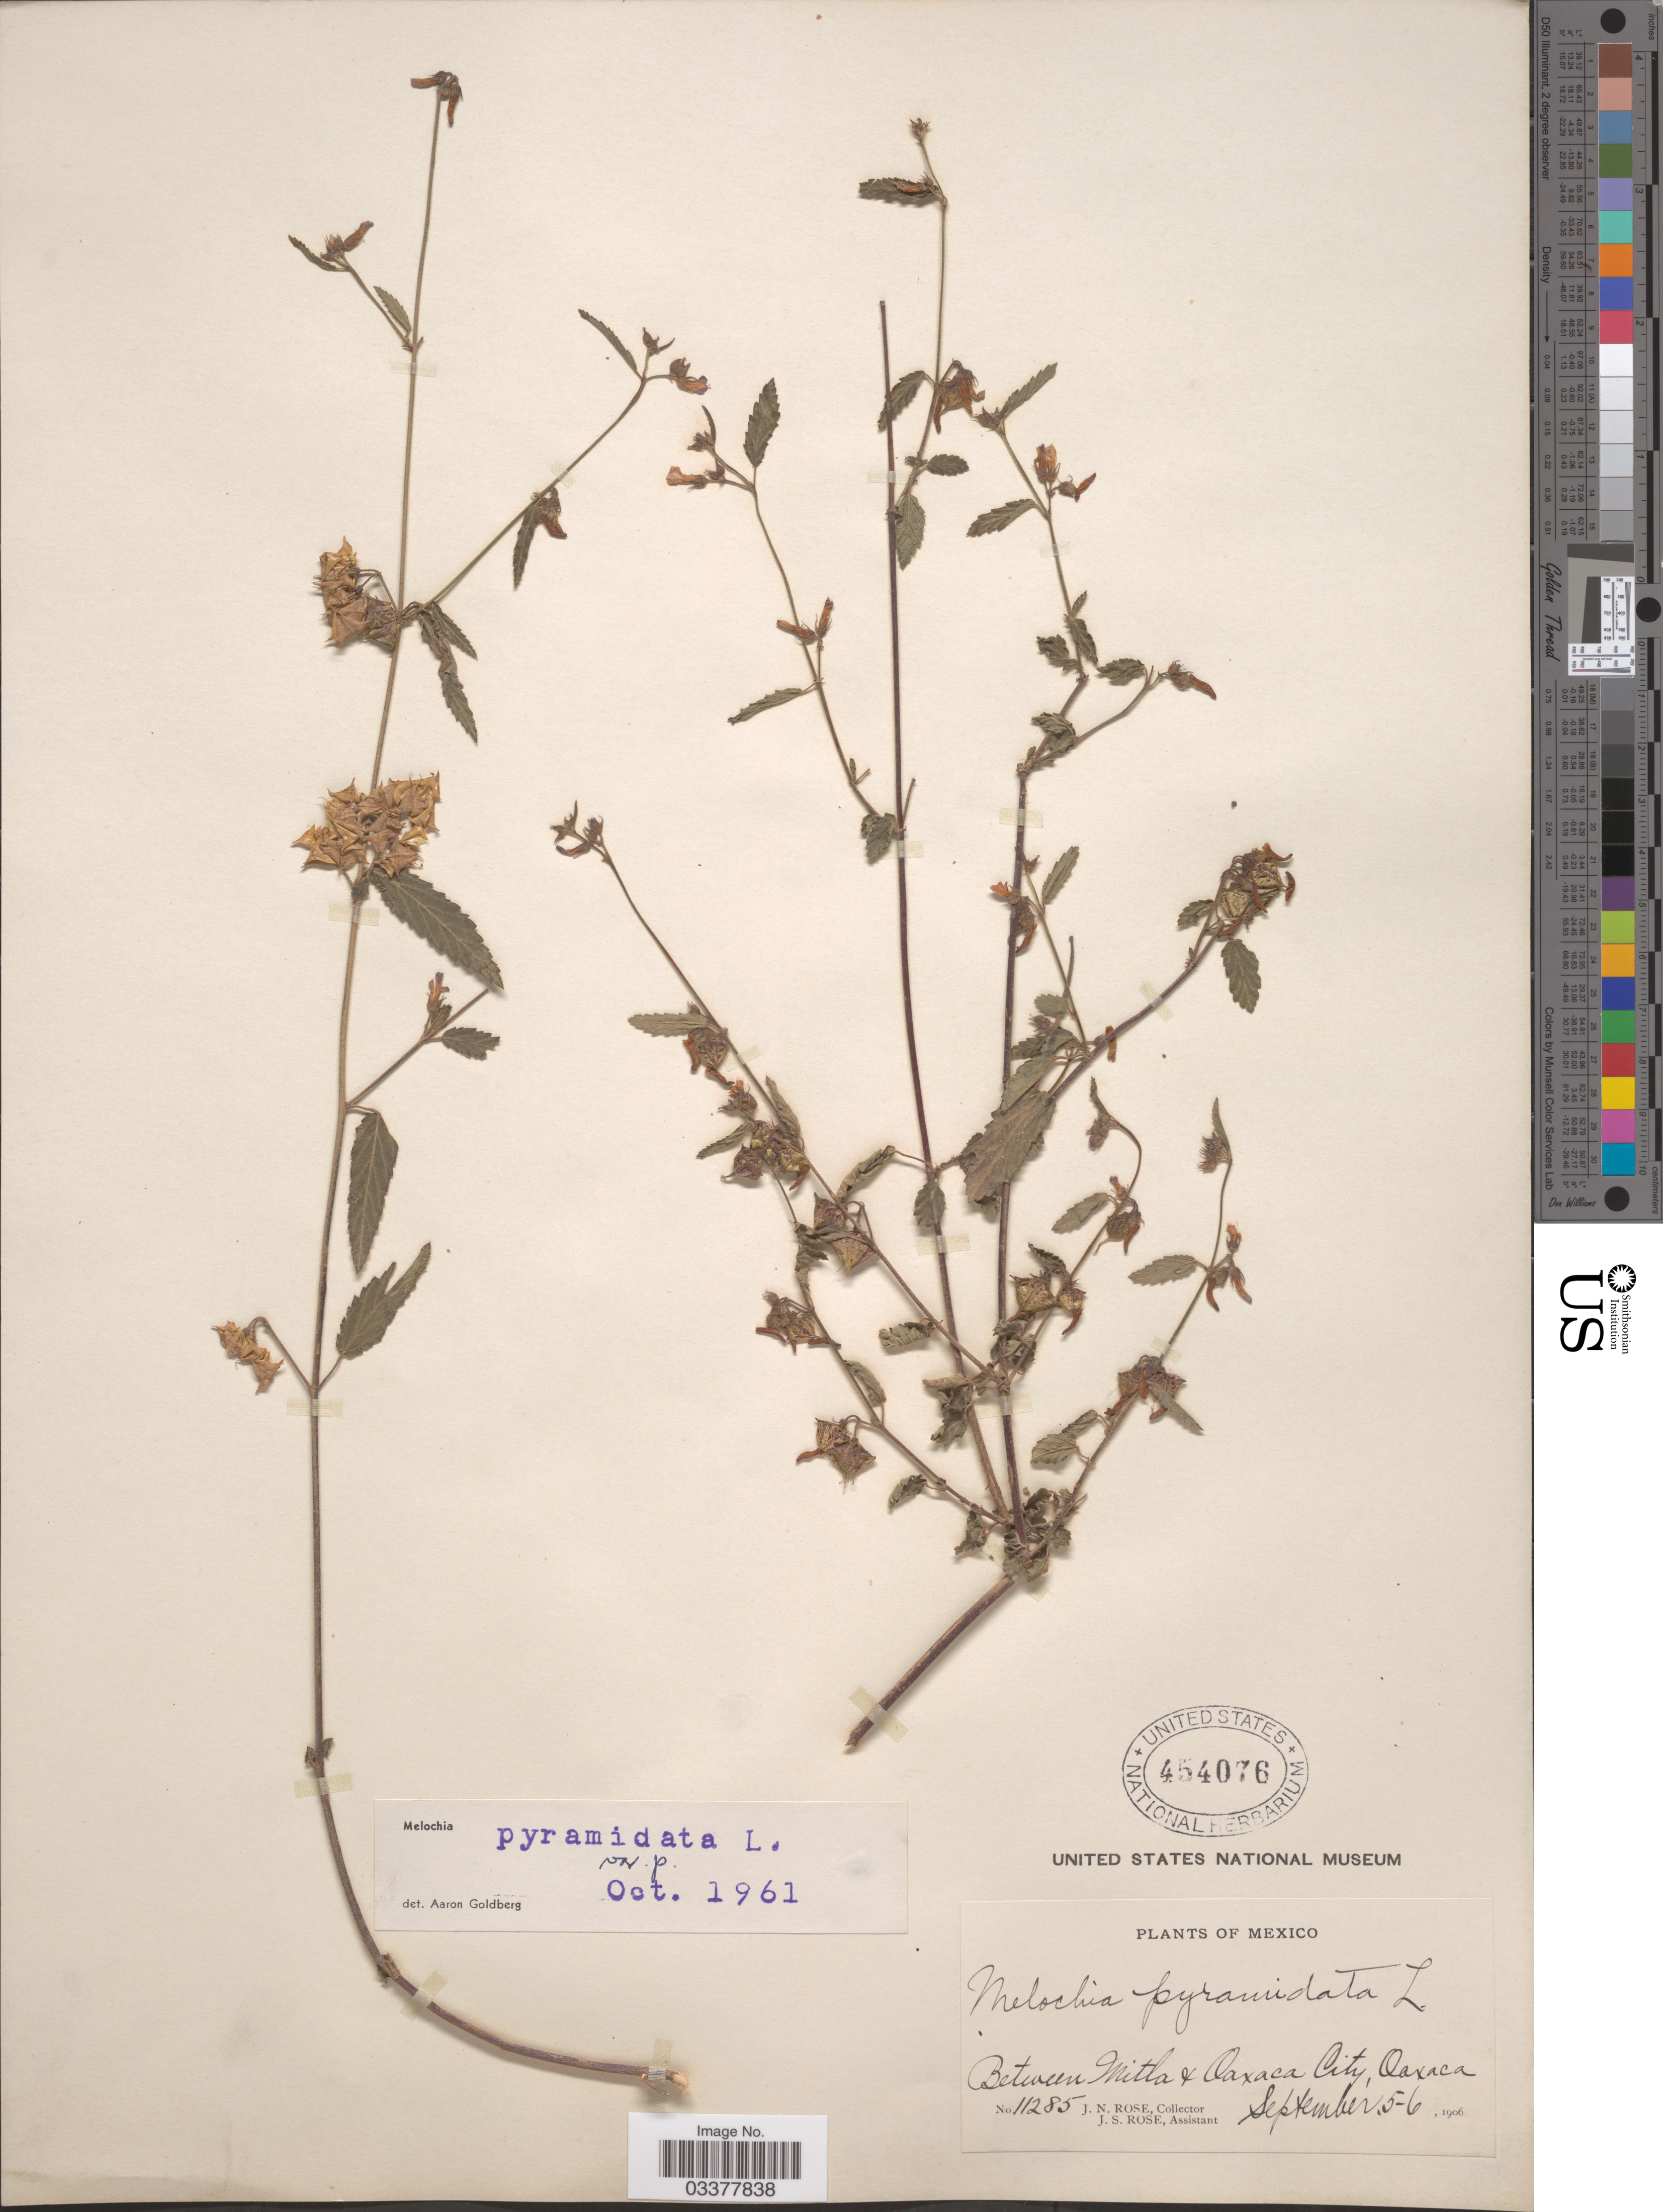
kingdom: Plantae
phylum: Tracheophyta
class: Magnoliopsida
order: Malvales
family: Malvaceae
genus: Melochia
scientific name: Melochia pyramidata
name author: L.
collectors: J. N. Rose & J. S. Rose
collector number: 11285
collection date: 1906-09-05/1906-09-06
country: Mexico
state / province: Oaxaca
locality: Between Mitla & Oaxaca City.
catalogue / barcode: US 454076